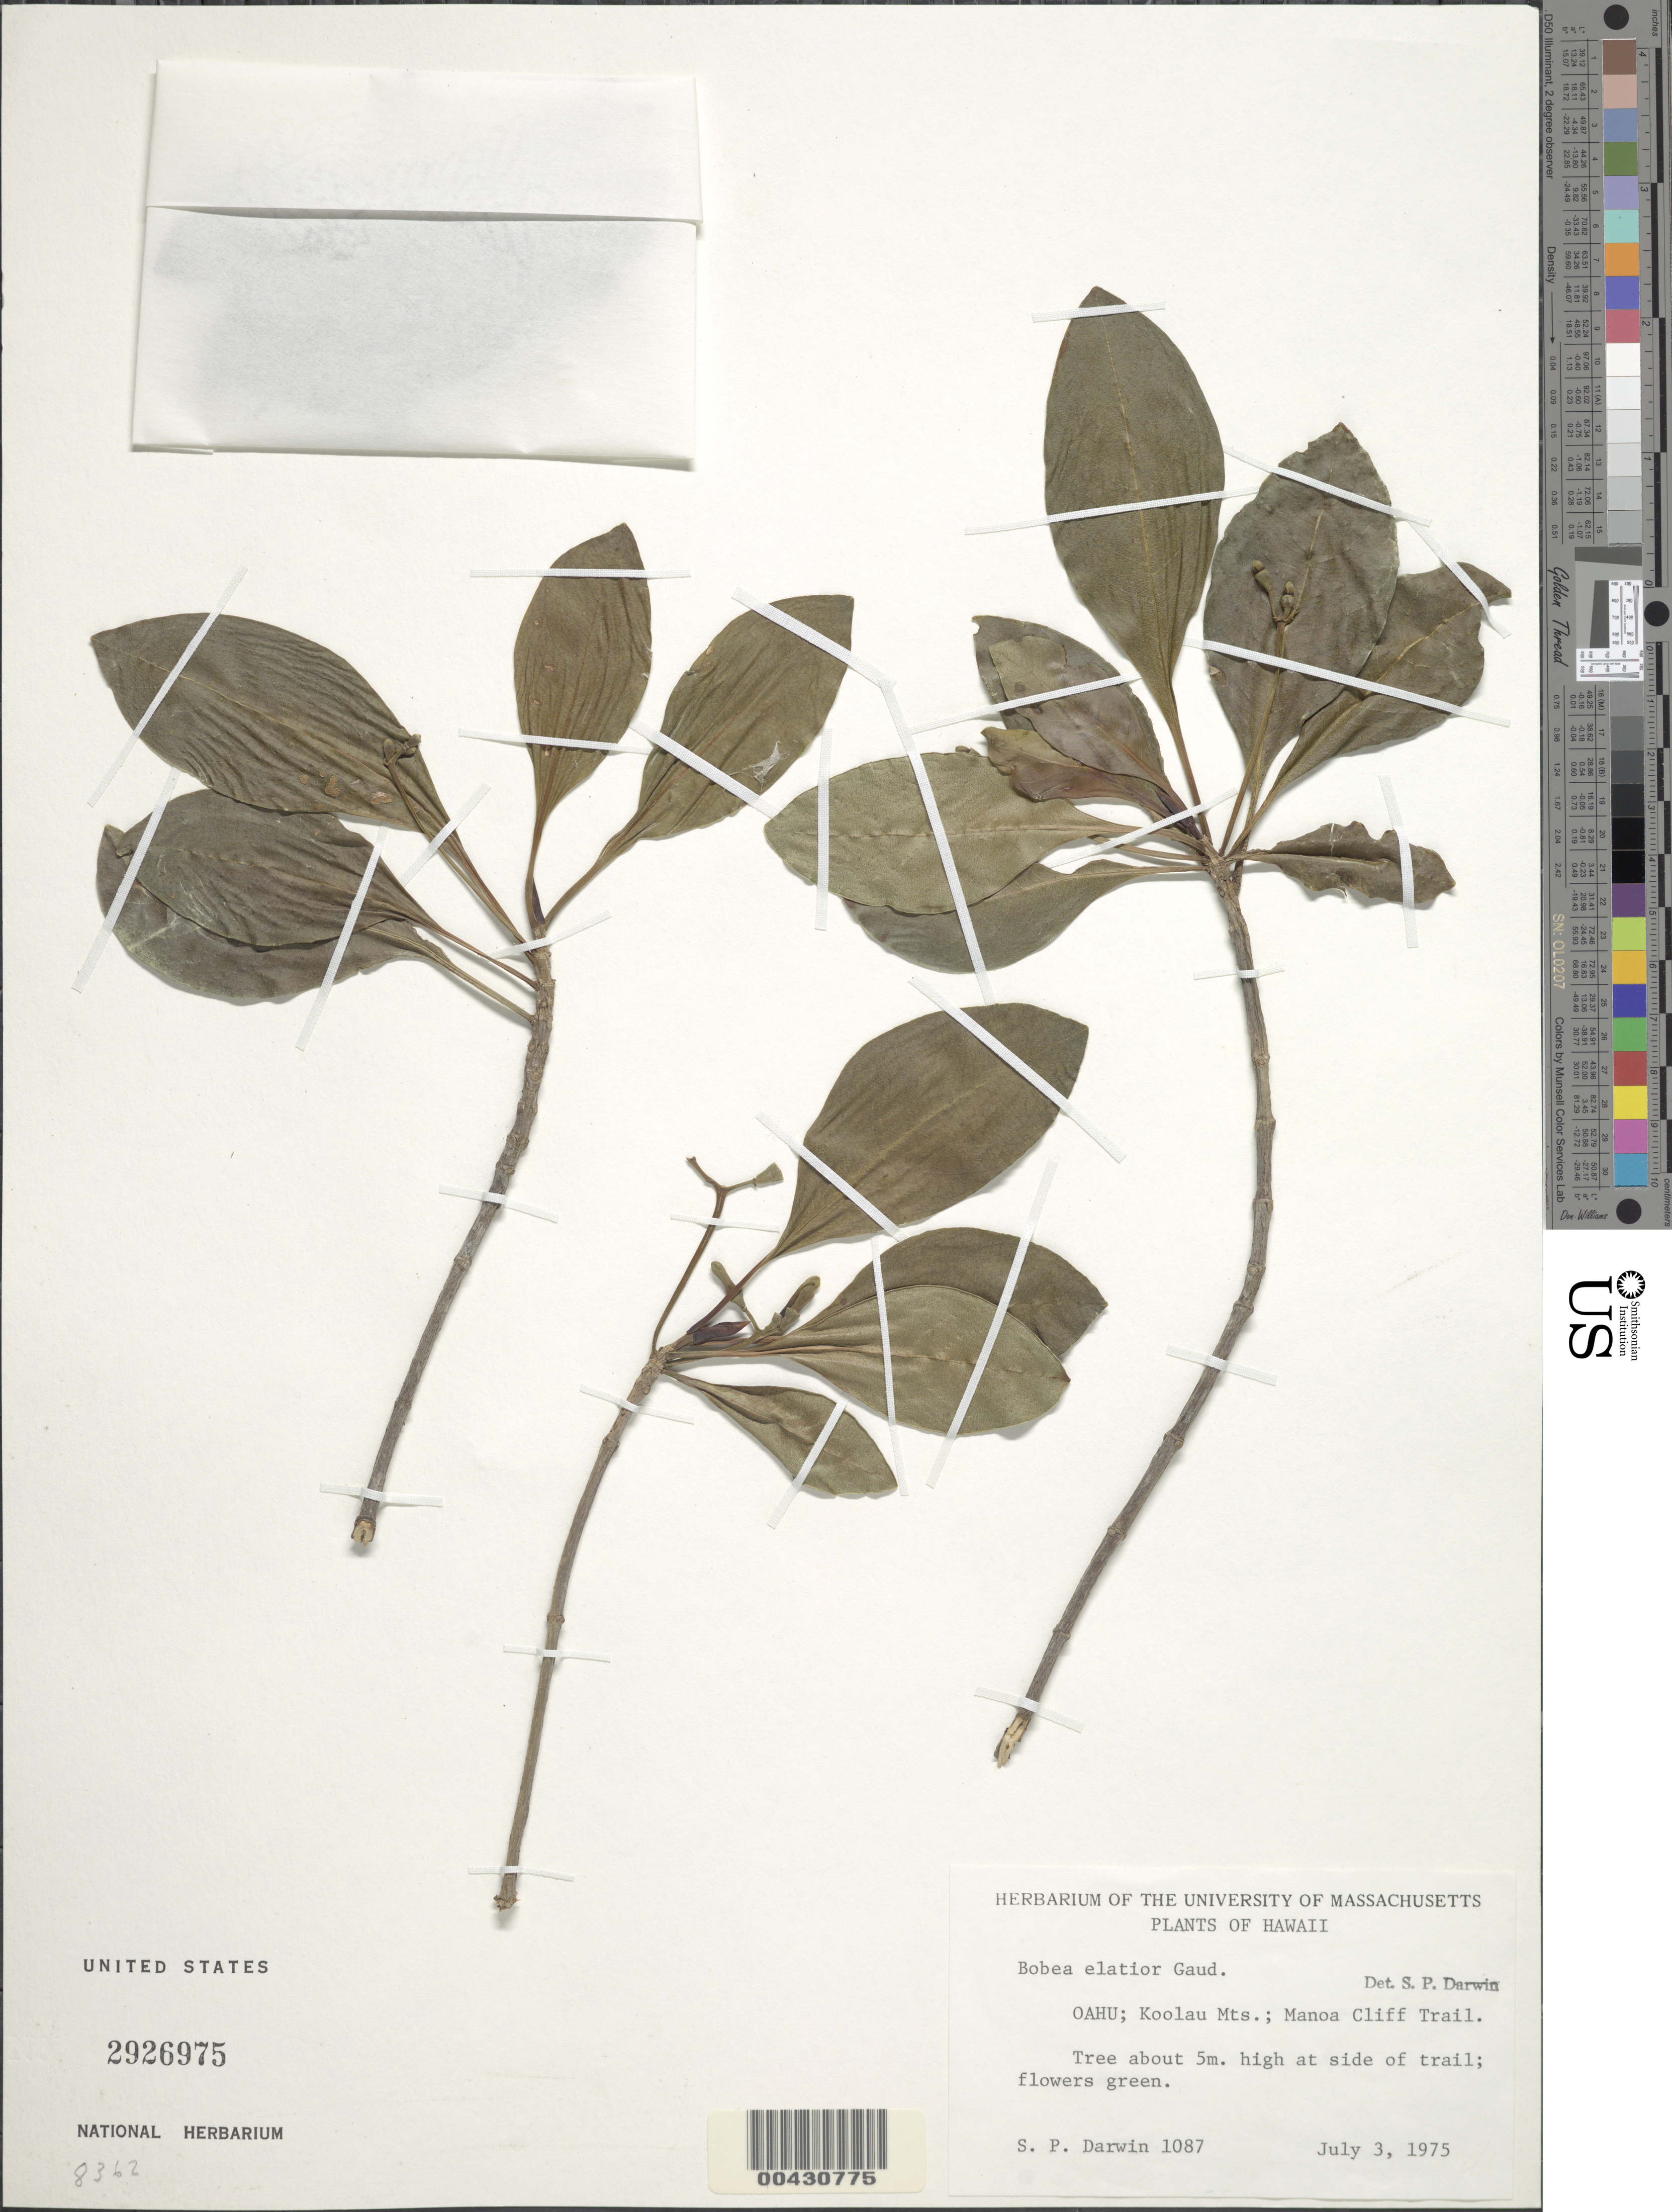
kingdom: Plantae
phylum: Tracheophyta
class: Magnoliopsida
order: Gentianales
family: Rubiaceae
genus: Bobea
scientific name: Bobea elatior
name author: Gaudich.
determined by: Darwin, S. P.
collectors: S. P. Darwin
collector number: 1087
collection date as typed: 3 Jul 1975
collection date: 1975-07-03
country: United States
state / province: Hawaii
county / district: Honolulu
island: Oahu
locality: Koolau Mts.; Manoa Cliff Trail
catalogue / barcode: US 2926975